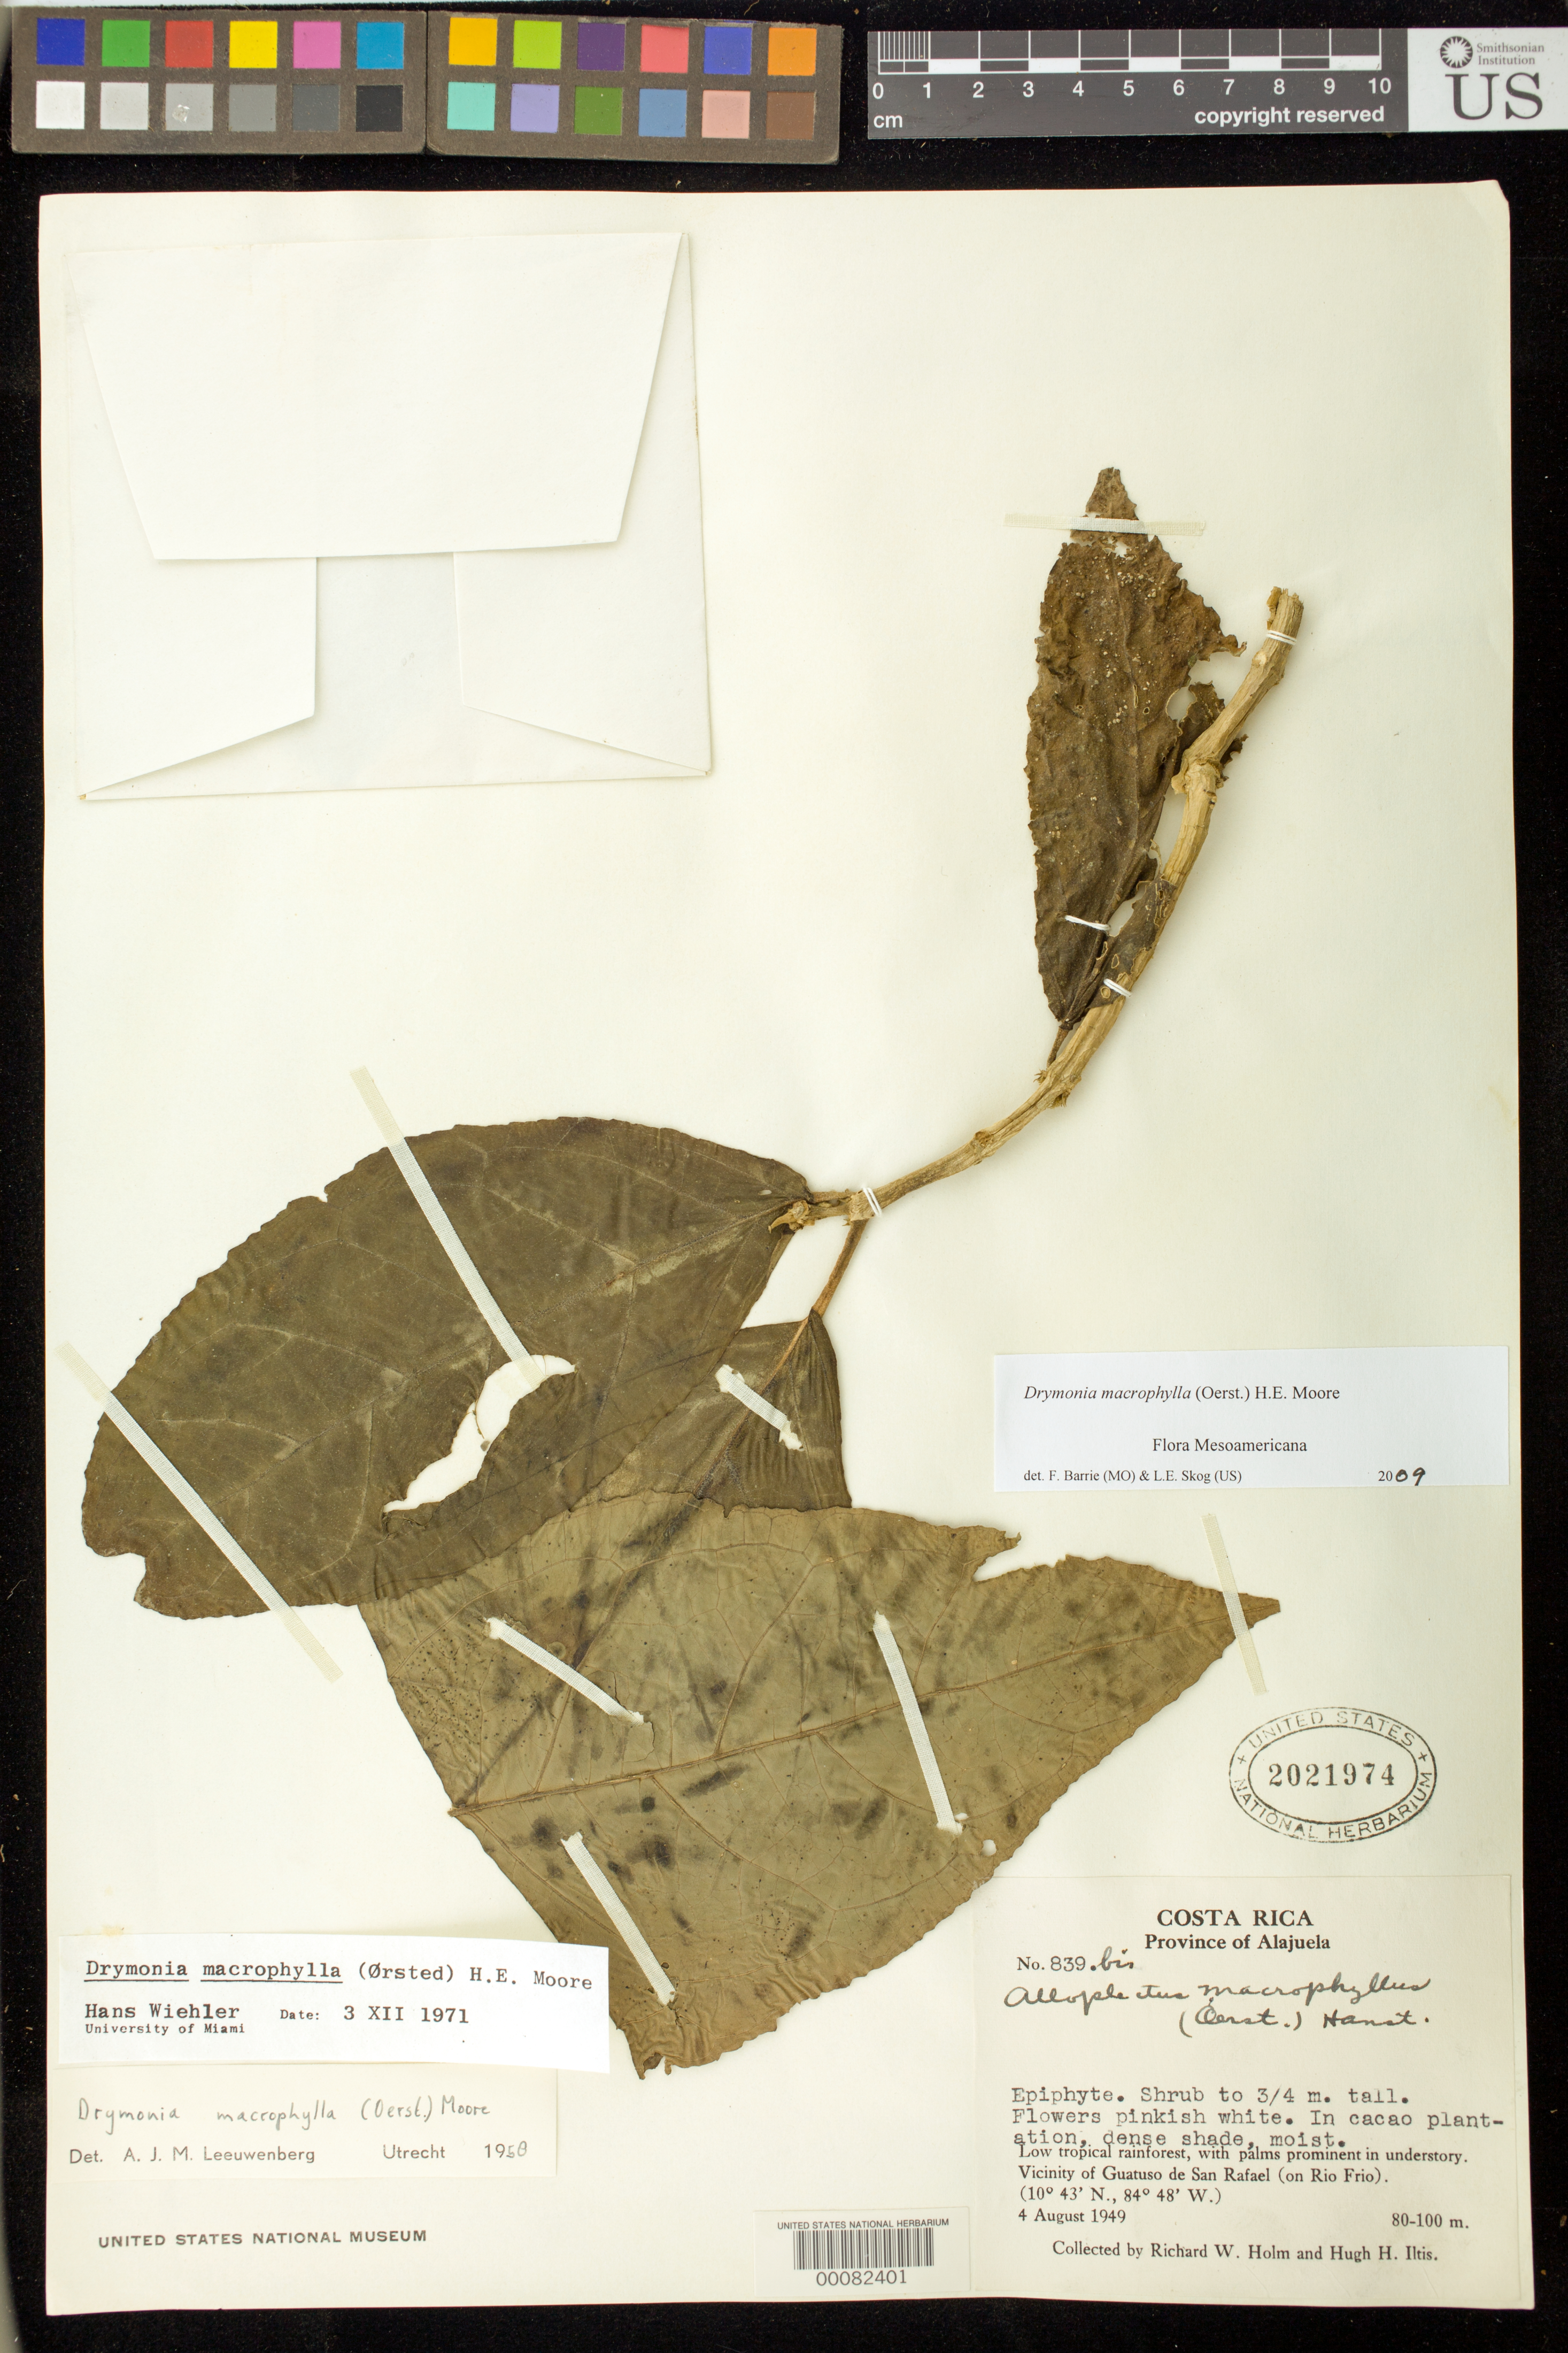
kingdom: Plantae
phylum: Tracheophyta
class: Magnoliopsida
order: Lamiales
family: Gesneriaceae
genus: Drymonia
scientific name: Drymonia macrophylla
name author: (Oerst.) H.E. Moore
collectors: R. W. Holm & H. H. Iltis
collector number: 839 bis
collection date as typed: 04 Aug 1949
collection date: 1949-08-04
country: Costa Rica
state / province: Alajuela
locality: Vicinity of Guatuso de San Raphael (on Rio Frio)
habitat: Low tropical rainforest, with palms prominent in understory; in cacao plantation, dense shade, moist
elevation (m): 80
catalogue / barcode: US 2021974